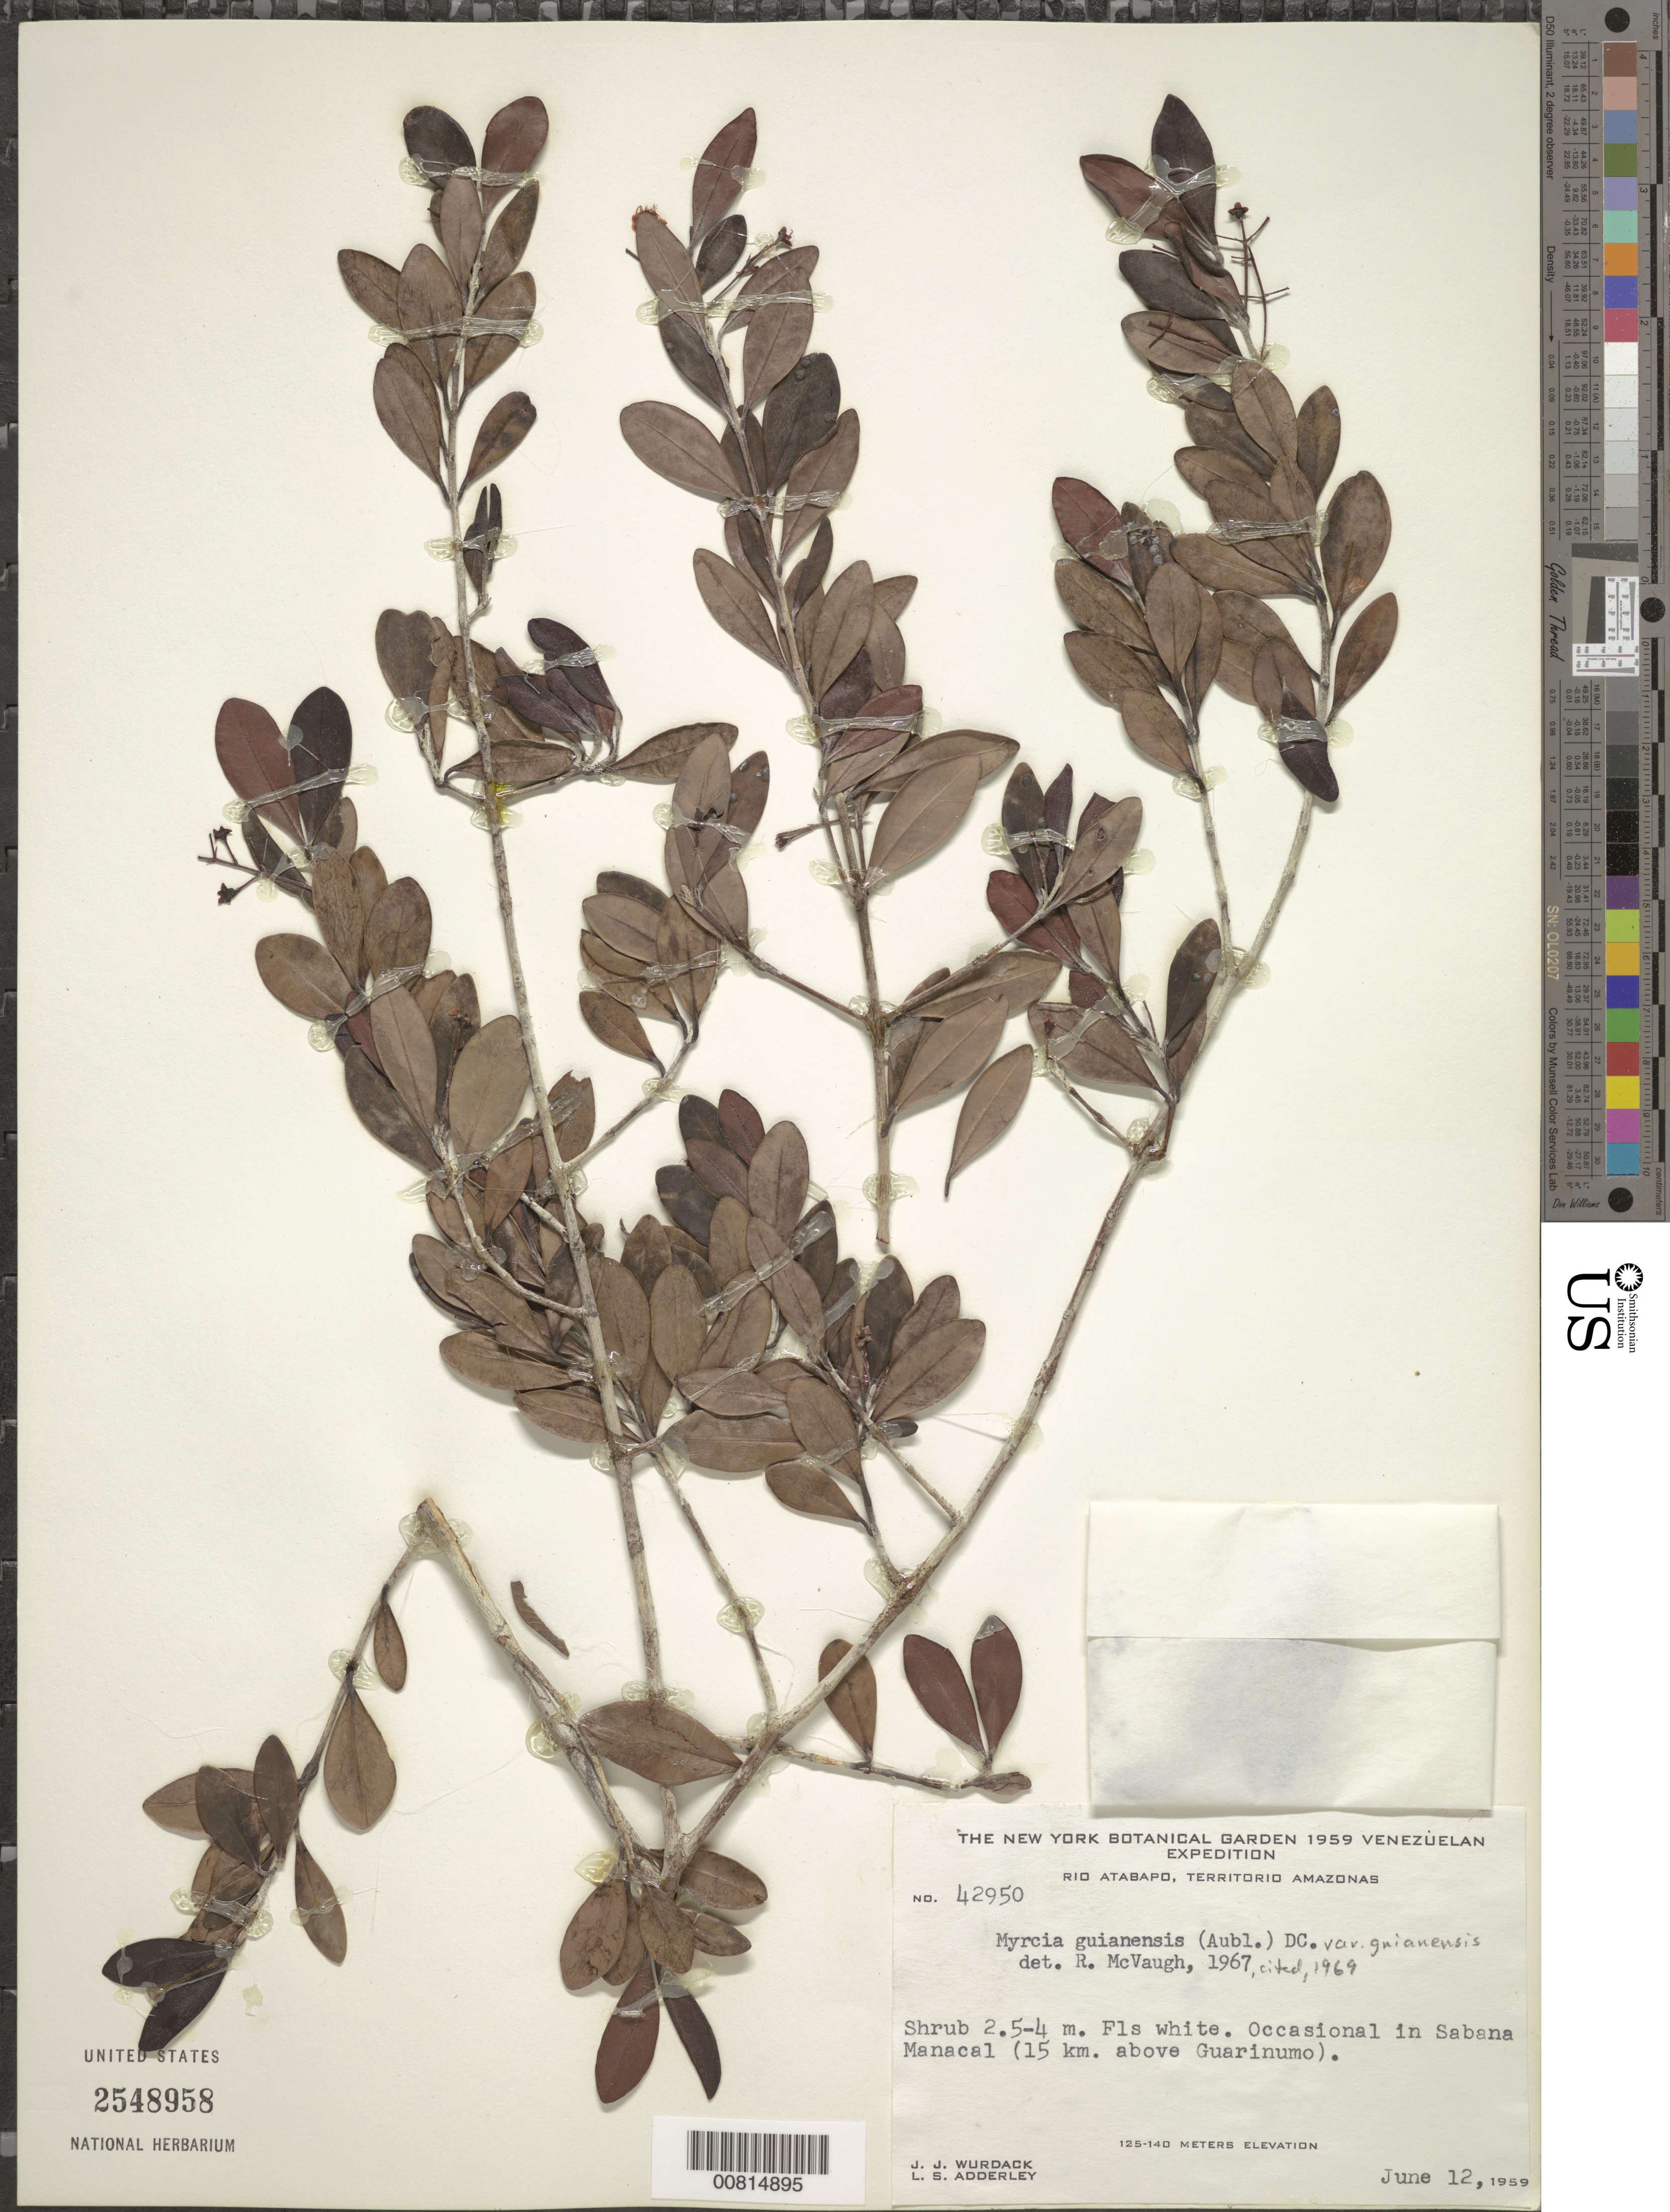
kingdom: Plantae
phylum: Tracheophyta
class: Magnoliopsida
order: Myrtales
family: Myrtaceae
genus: Myrcia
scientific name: Myrcia guianensis var. guianensis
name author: (Aubl.) DC.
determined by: McVaugh, R.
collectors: J. J. Wurdack & L. S. Adderley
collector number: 42950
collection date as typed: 12-Jun-59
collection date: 1959-06-12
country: Venezuela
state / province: Amazonas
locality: Savanna Manacal, Río Atabapo, 15 km above Guarinumo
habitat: Savanna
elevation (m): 125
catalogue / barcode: US 2548958